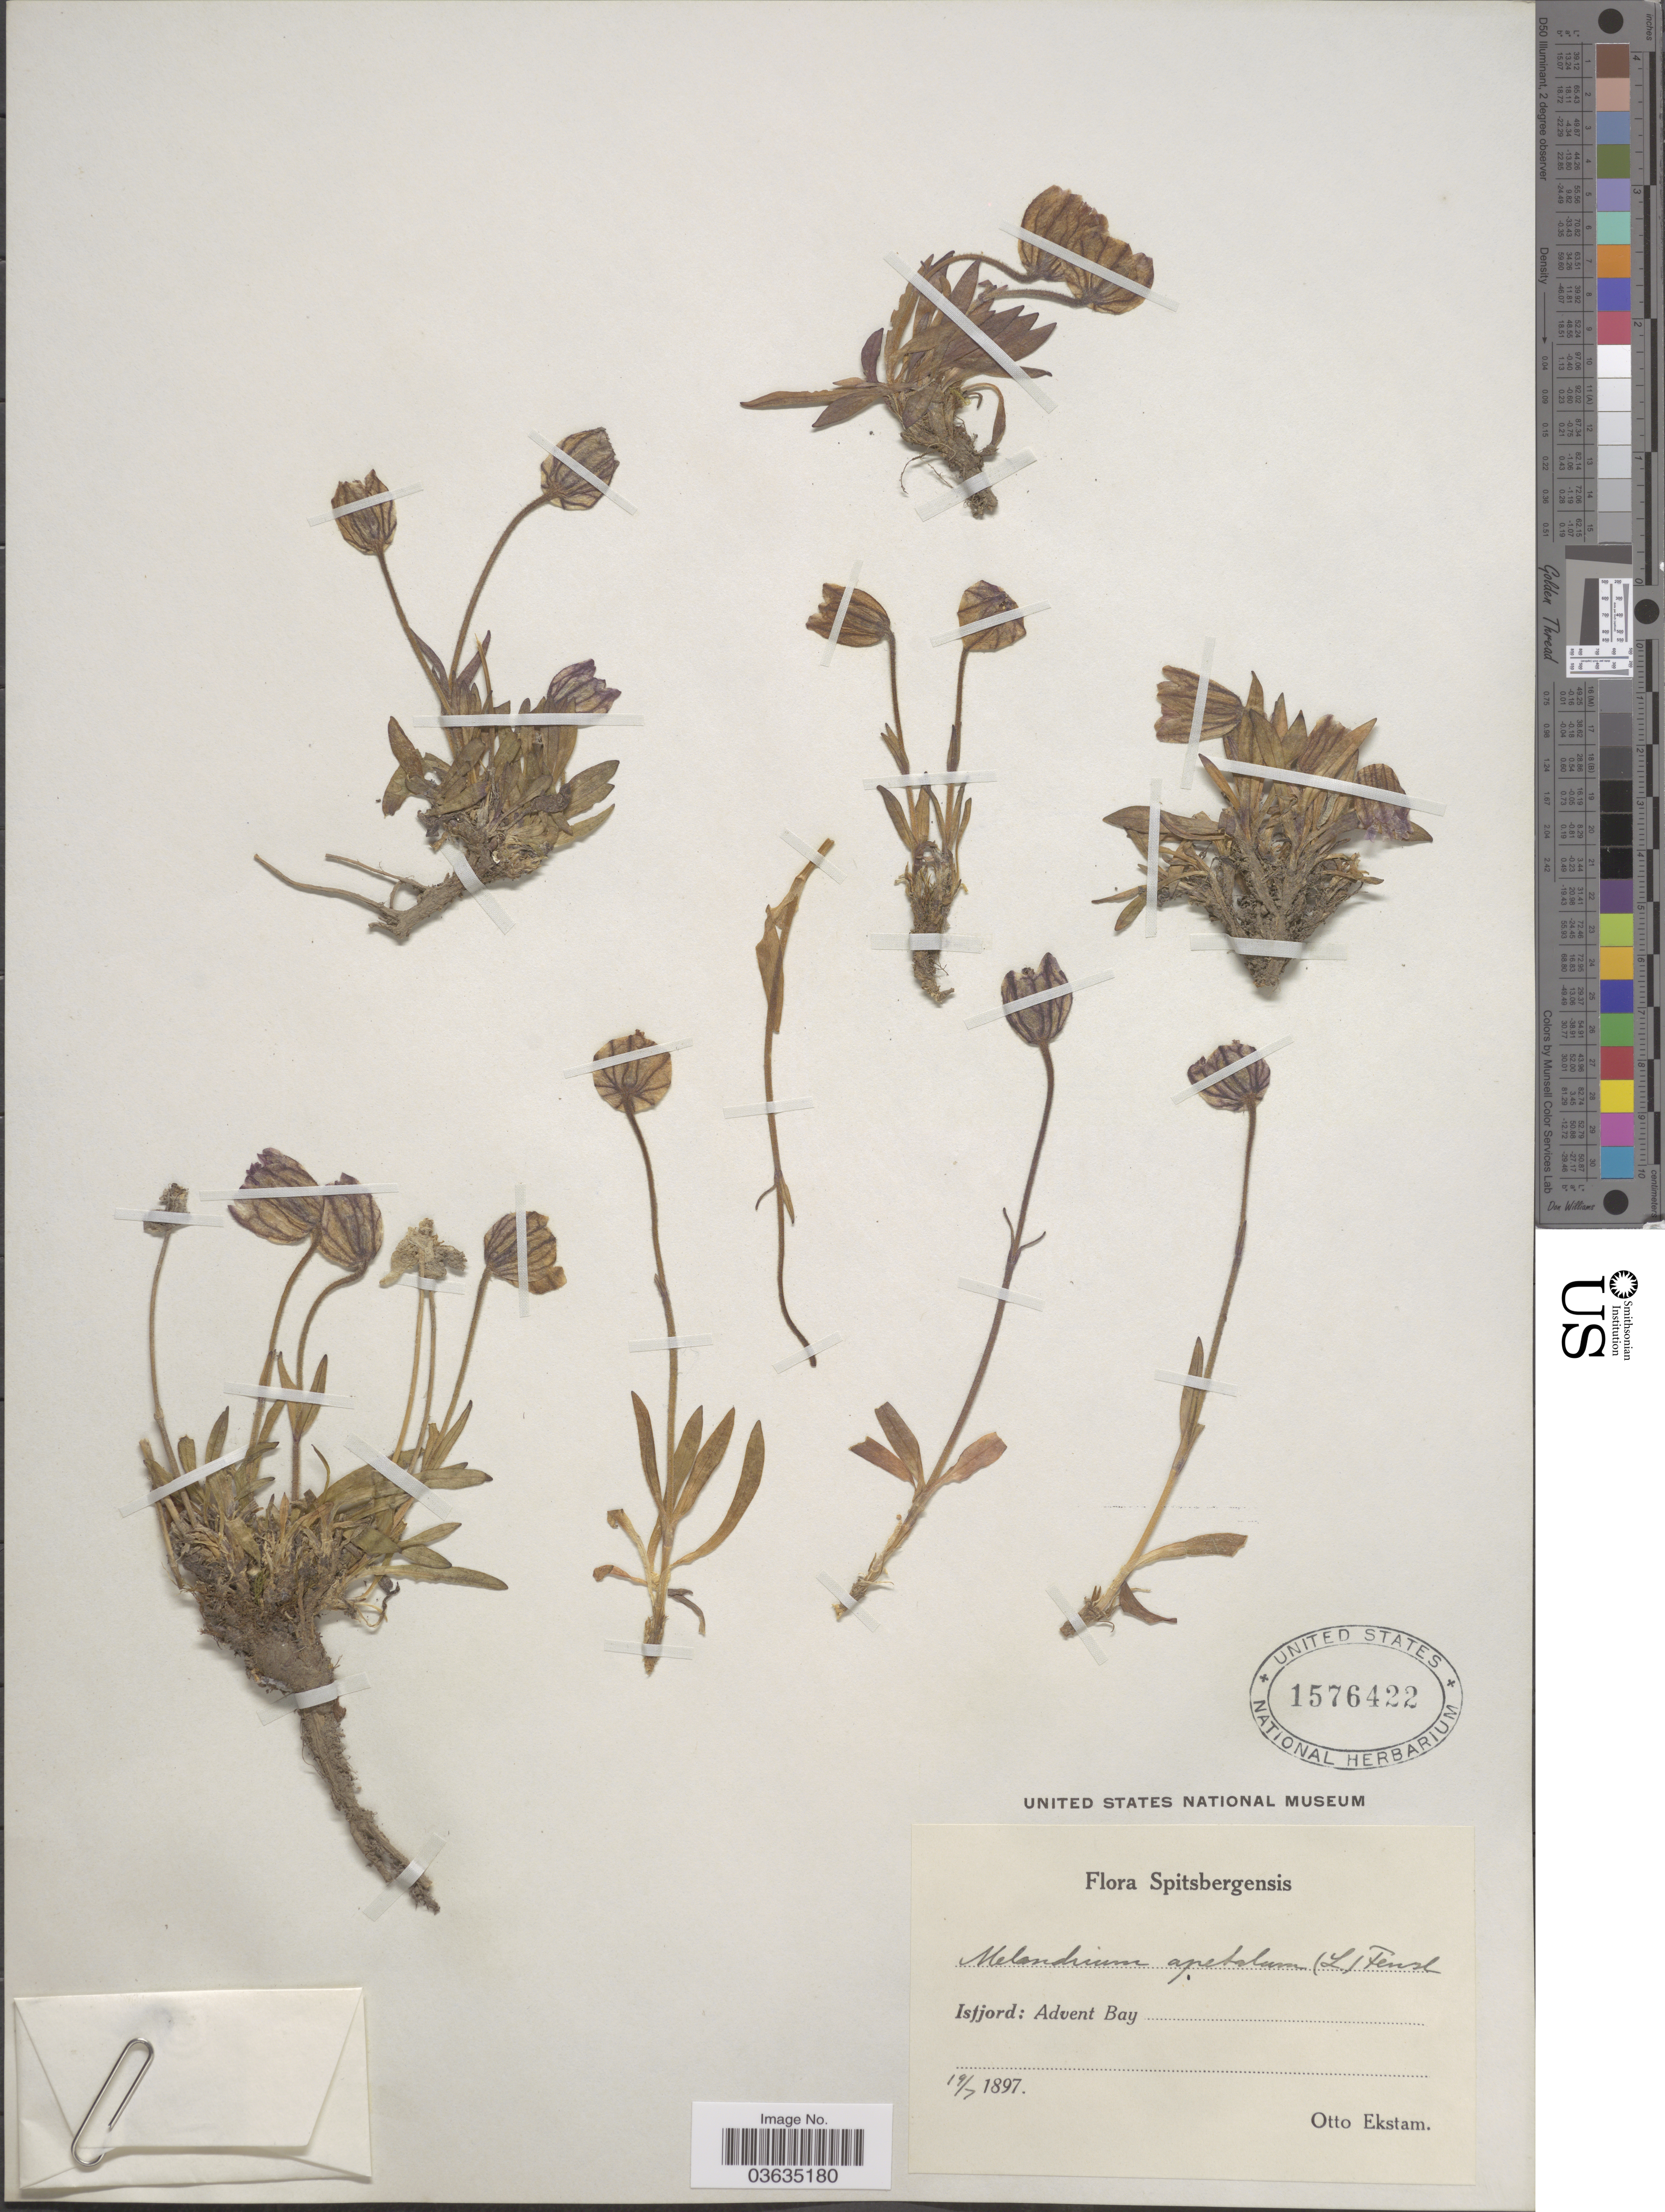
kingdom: Plantae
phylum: Tracheophyta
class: Magnoliopsida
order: Caryophyllales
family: Caryophyllaceae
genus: Silene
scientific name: Silene wahlbergella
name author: Chowdhuri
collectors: O. Ekstam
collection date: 1897-07-19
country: Norway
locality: Spitsbergensis. Istjord: Advent Bay.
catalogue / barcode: US 1576422